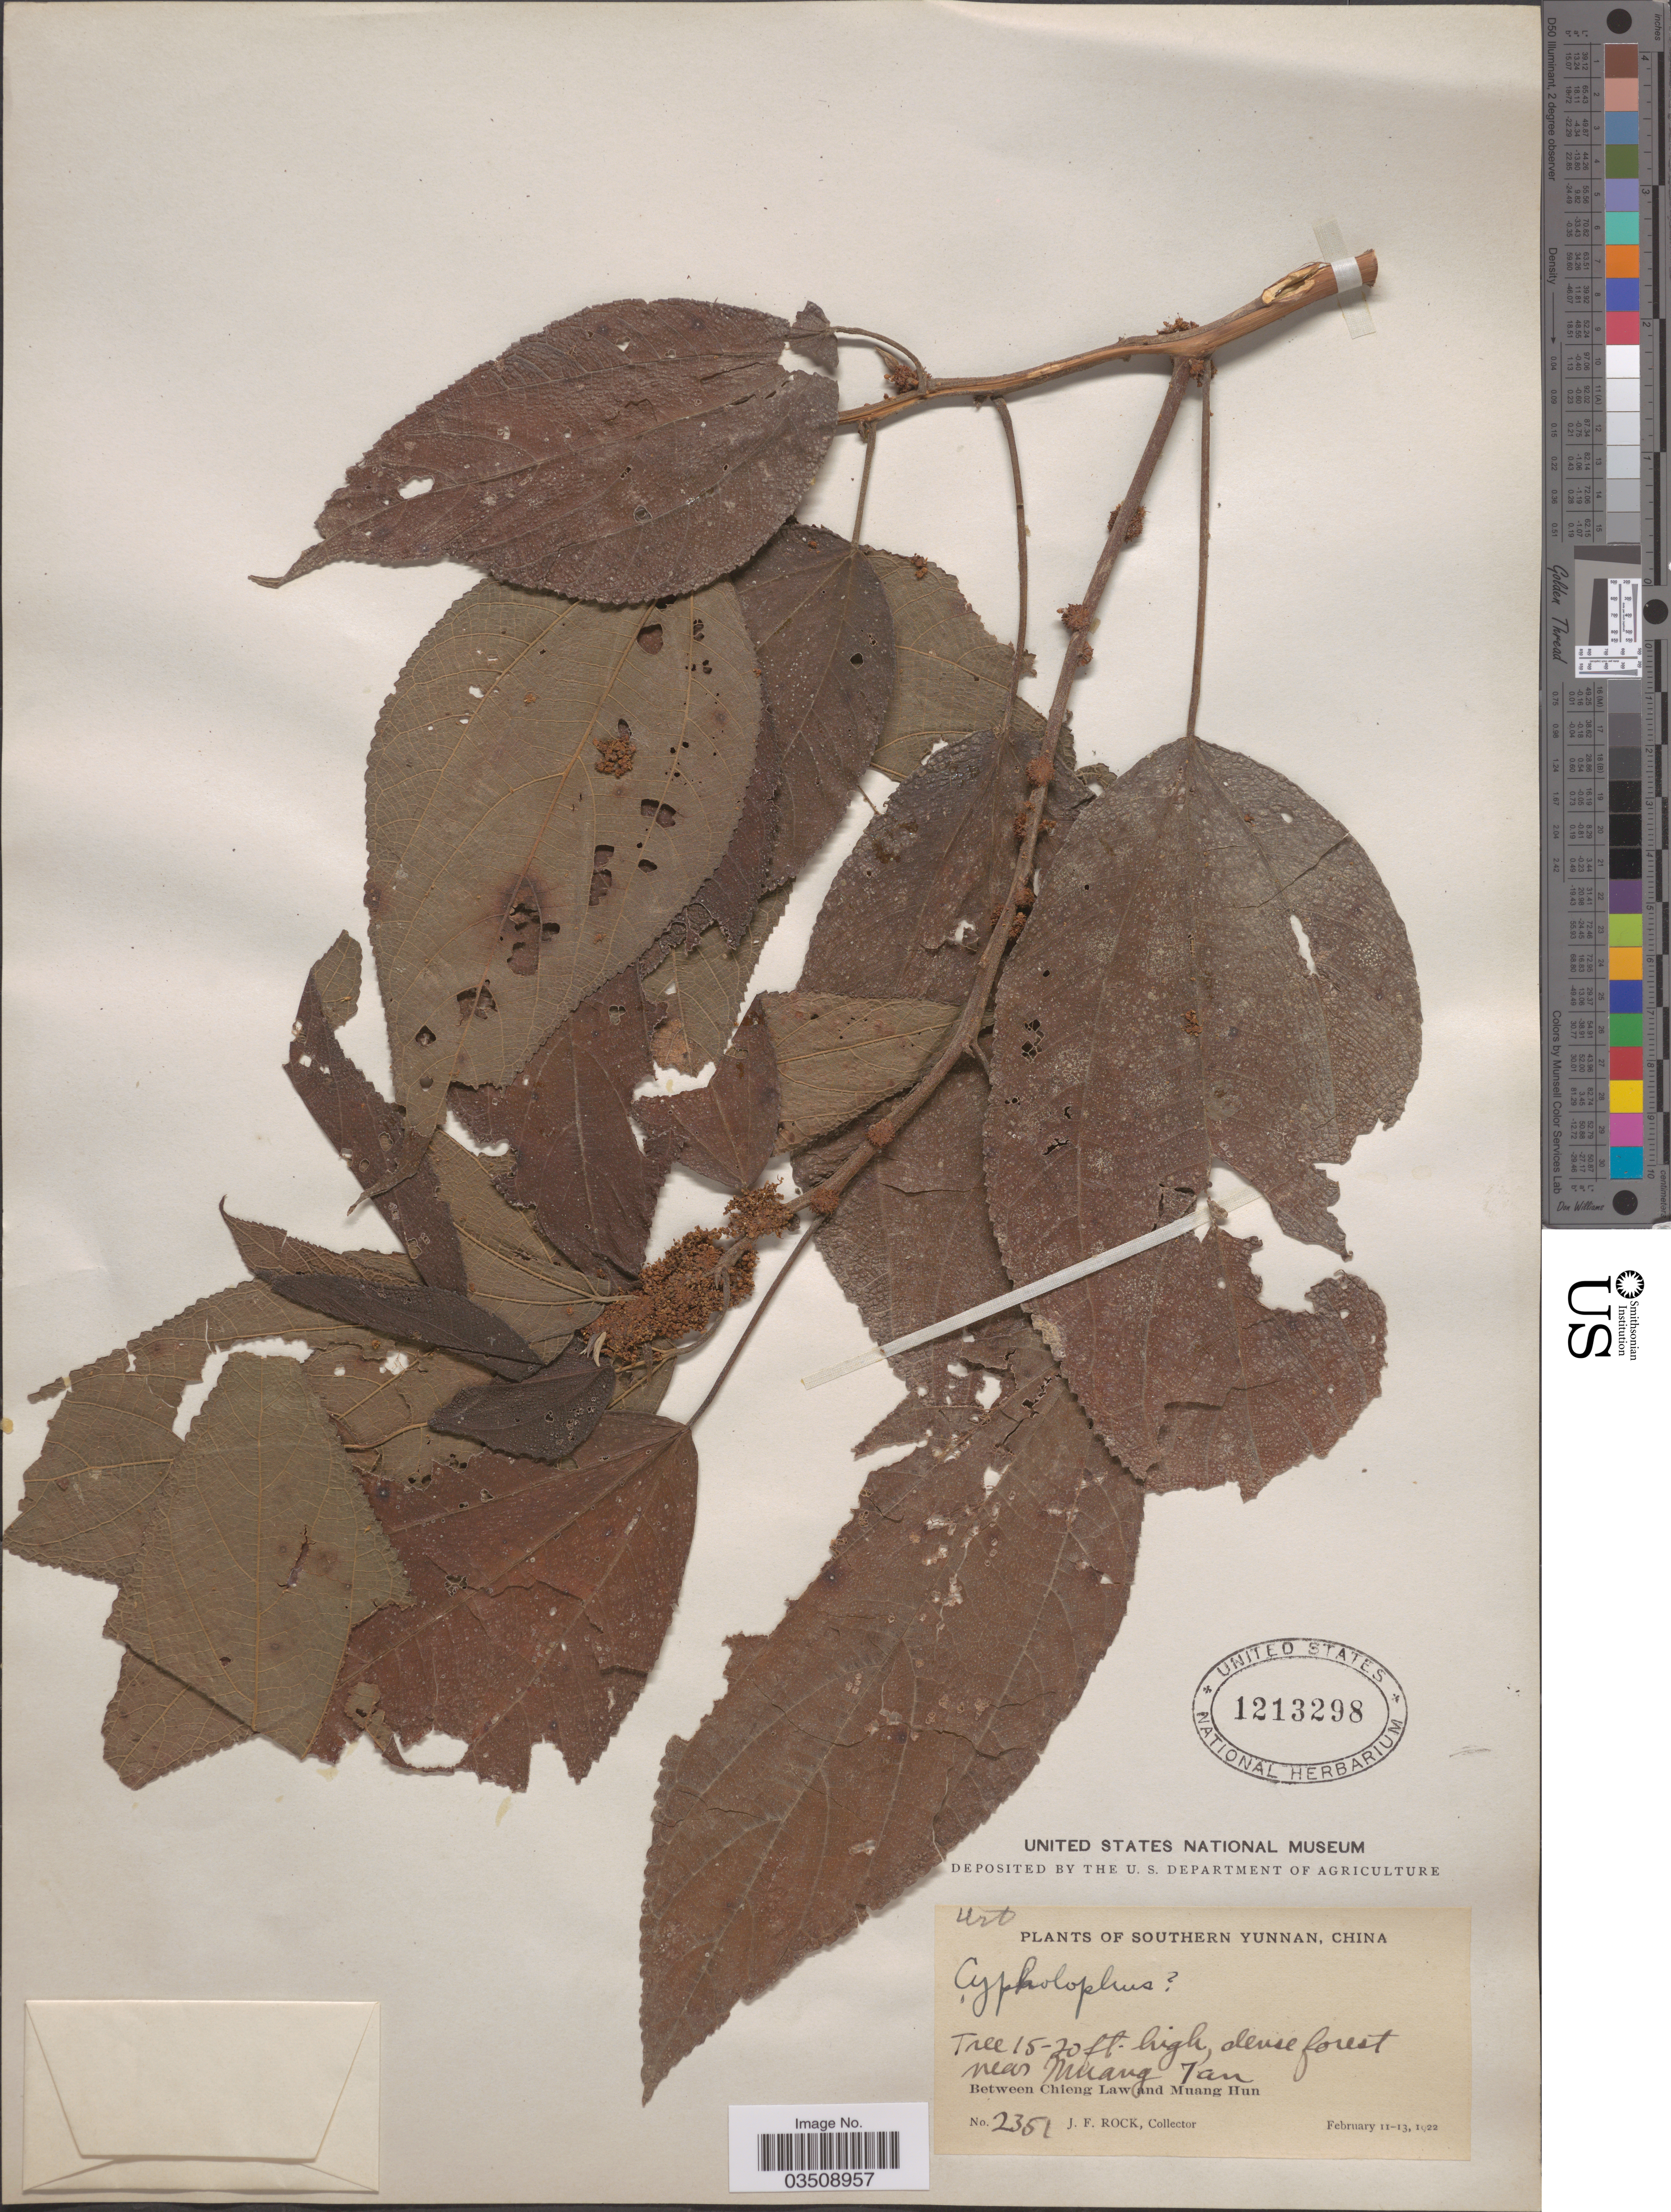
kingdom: Plantae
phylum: Tracheophyta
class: Magnoliopsida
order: Rosales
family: Urticaceae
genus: Cypholophus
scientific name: Cypholophus sp.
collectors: J. Rock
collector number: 2351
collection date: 1922-02-11/1922-02-13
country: China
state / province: Yunnan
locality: Southern Yunnan. Near Muang Tan. Between Chieng Law and Muang Hun.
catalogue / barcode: US 1213298